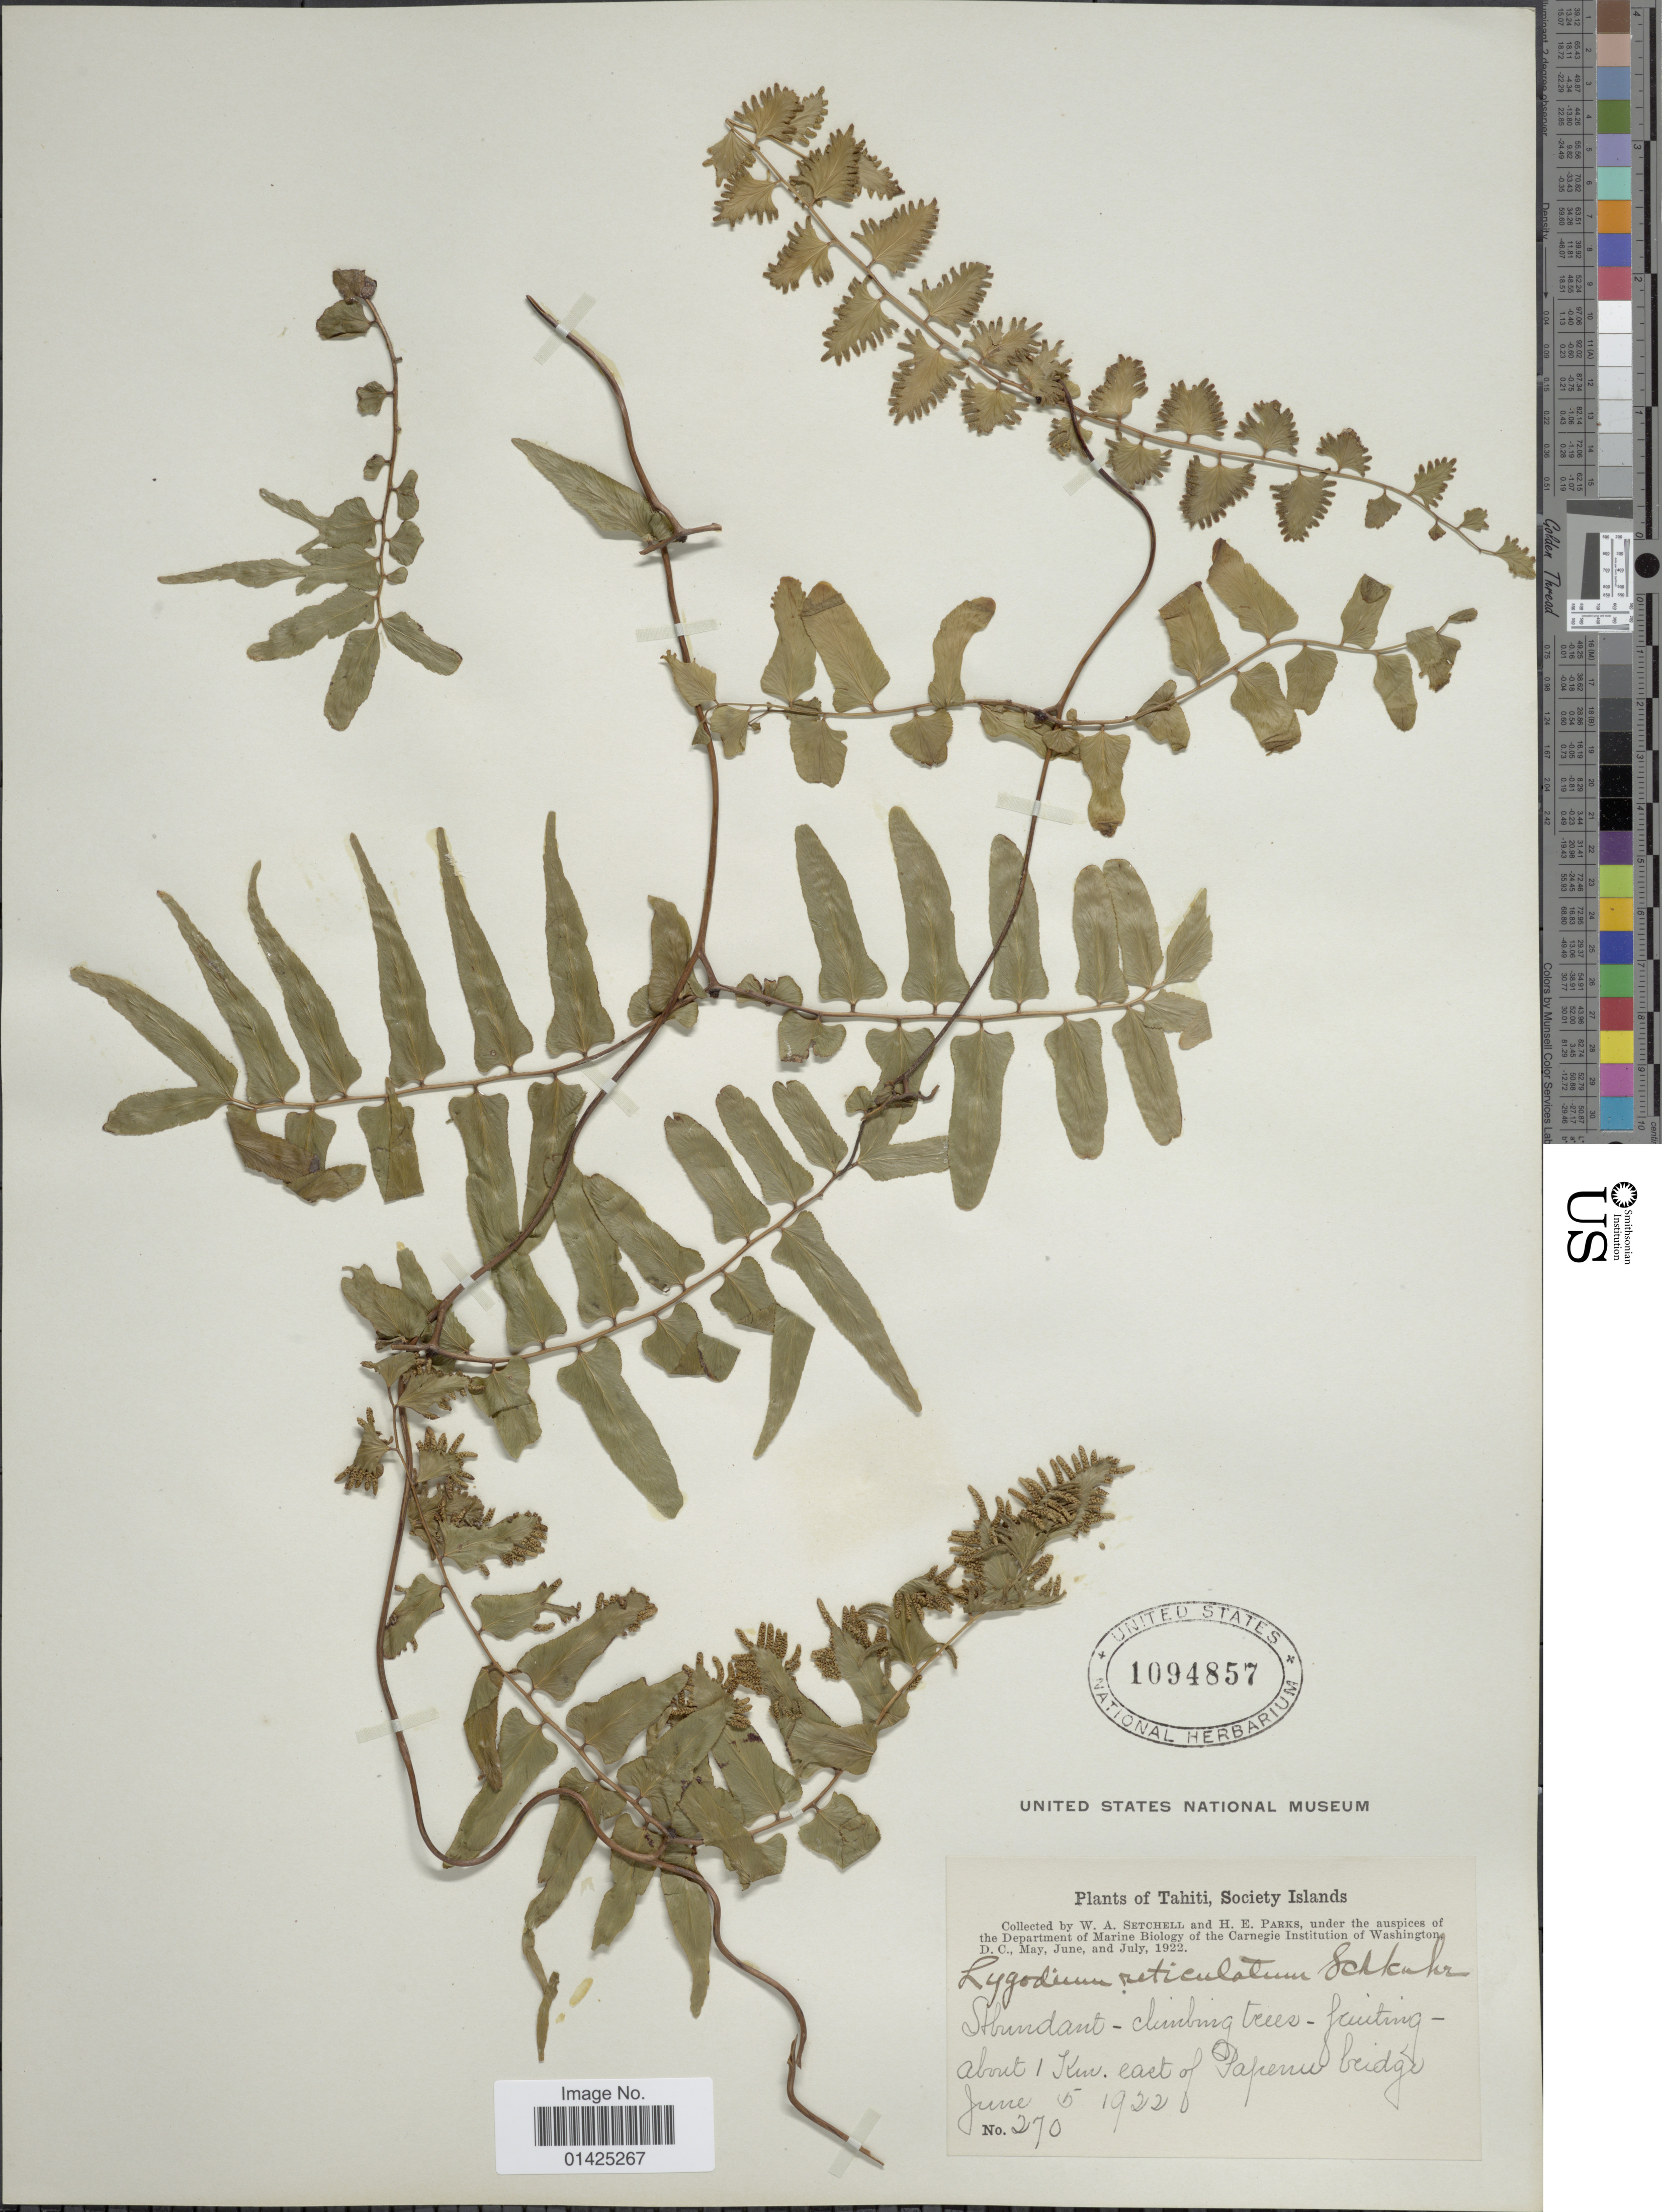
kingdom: Plantae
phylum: Tracheophyta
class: Polypodiopsida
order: Schizaeales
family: Lygodiaceae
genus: Lygodium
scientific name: Lygodium reticulatum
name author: Schkuhr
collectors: W. Setchell & H. E. Parks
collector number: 270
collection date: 1922-06-05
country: French Polynesia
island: Tahiti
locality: Plants of Tahiti, Society islands, Abundant-climbing tree-fruitinh-about 1km east of Pafreuw brigde. [interpreted]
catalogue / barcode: US 1094857